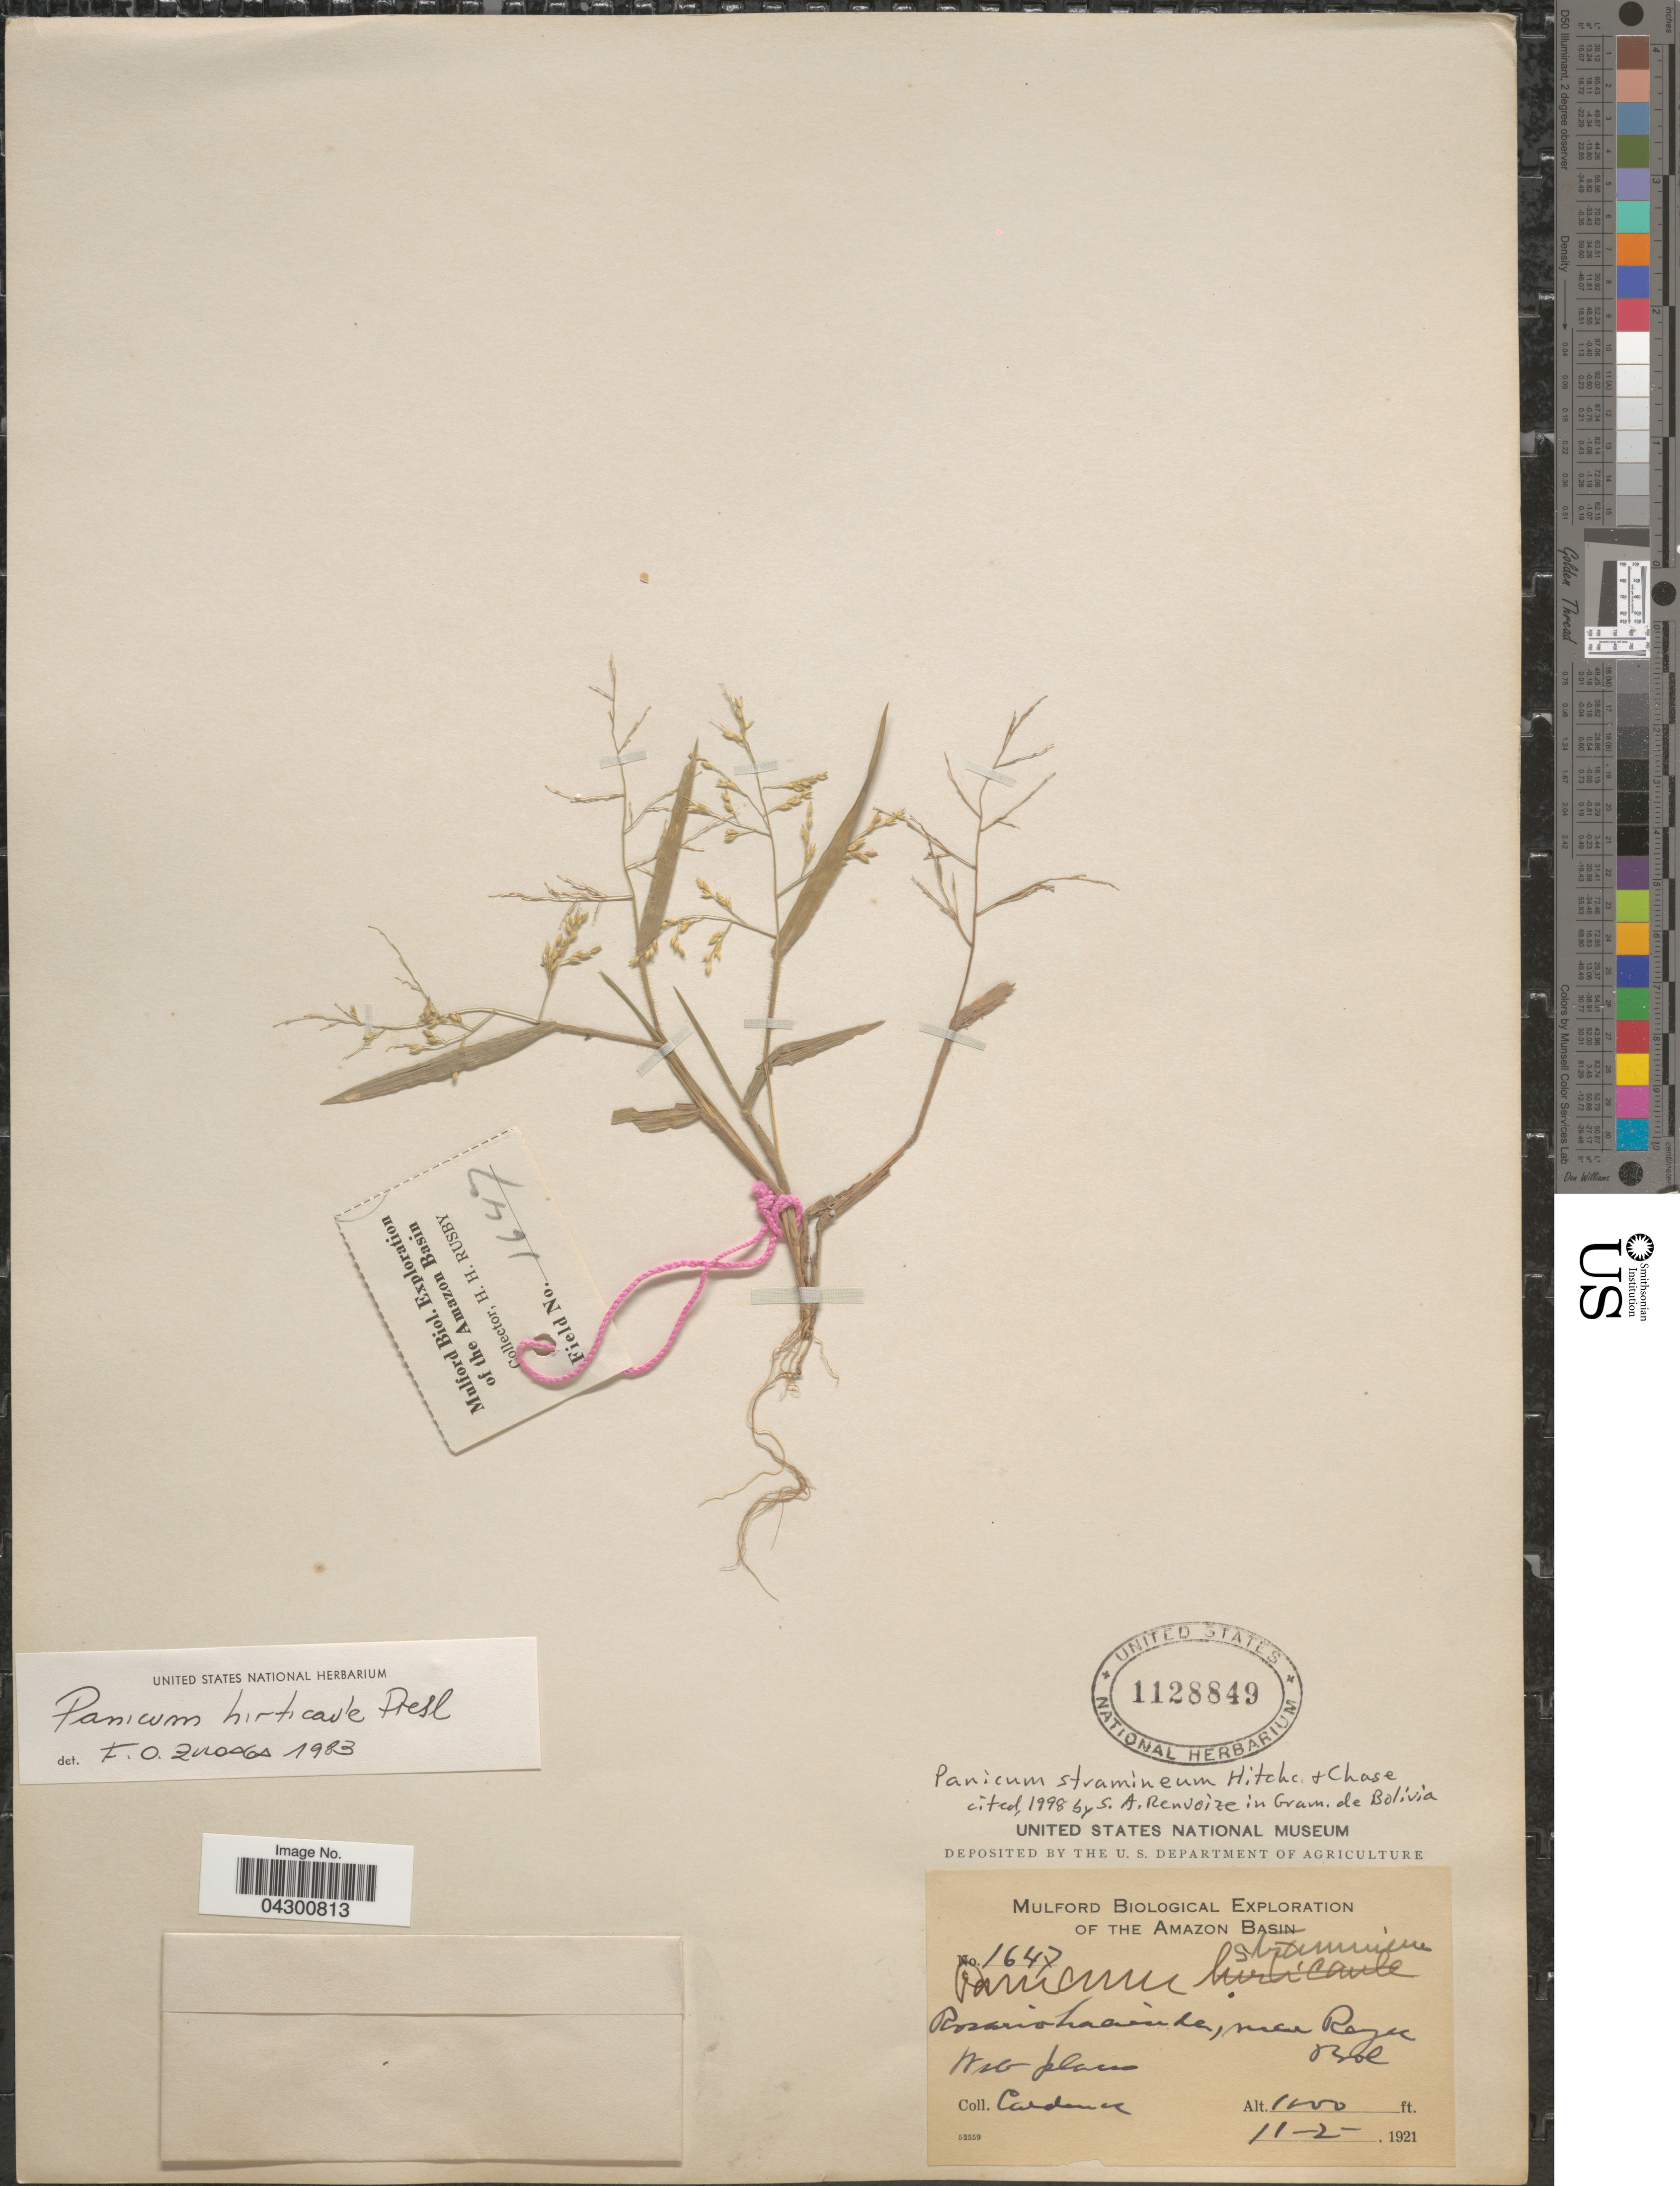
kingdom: Plantae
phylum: Tracheophyta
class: Liliopsida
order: Poales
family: Poaceae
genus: Panicum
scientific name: Panicum stramineum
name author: Hitchc. & Chase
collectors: M. Cárdenas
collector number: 1647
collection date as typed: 11-2-,1921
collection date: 1921-11-02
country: Bolivia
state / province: Beni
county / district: José Ballivián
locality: Rosario Hacienda near Reyes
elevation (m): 305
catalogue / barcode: US 1128849